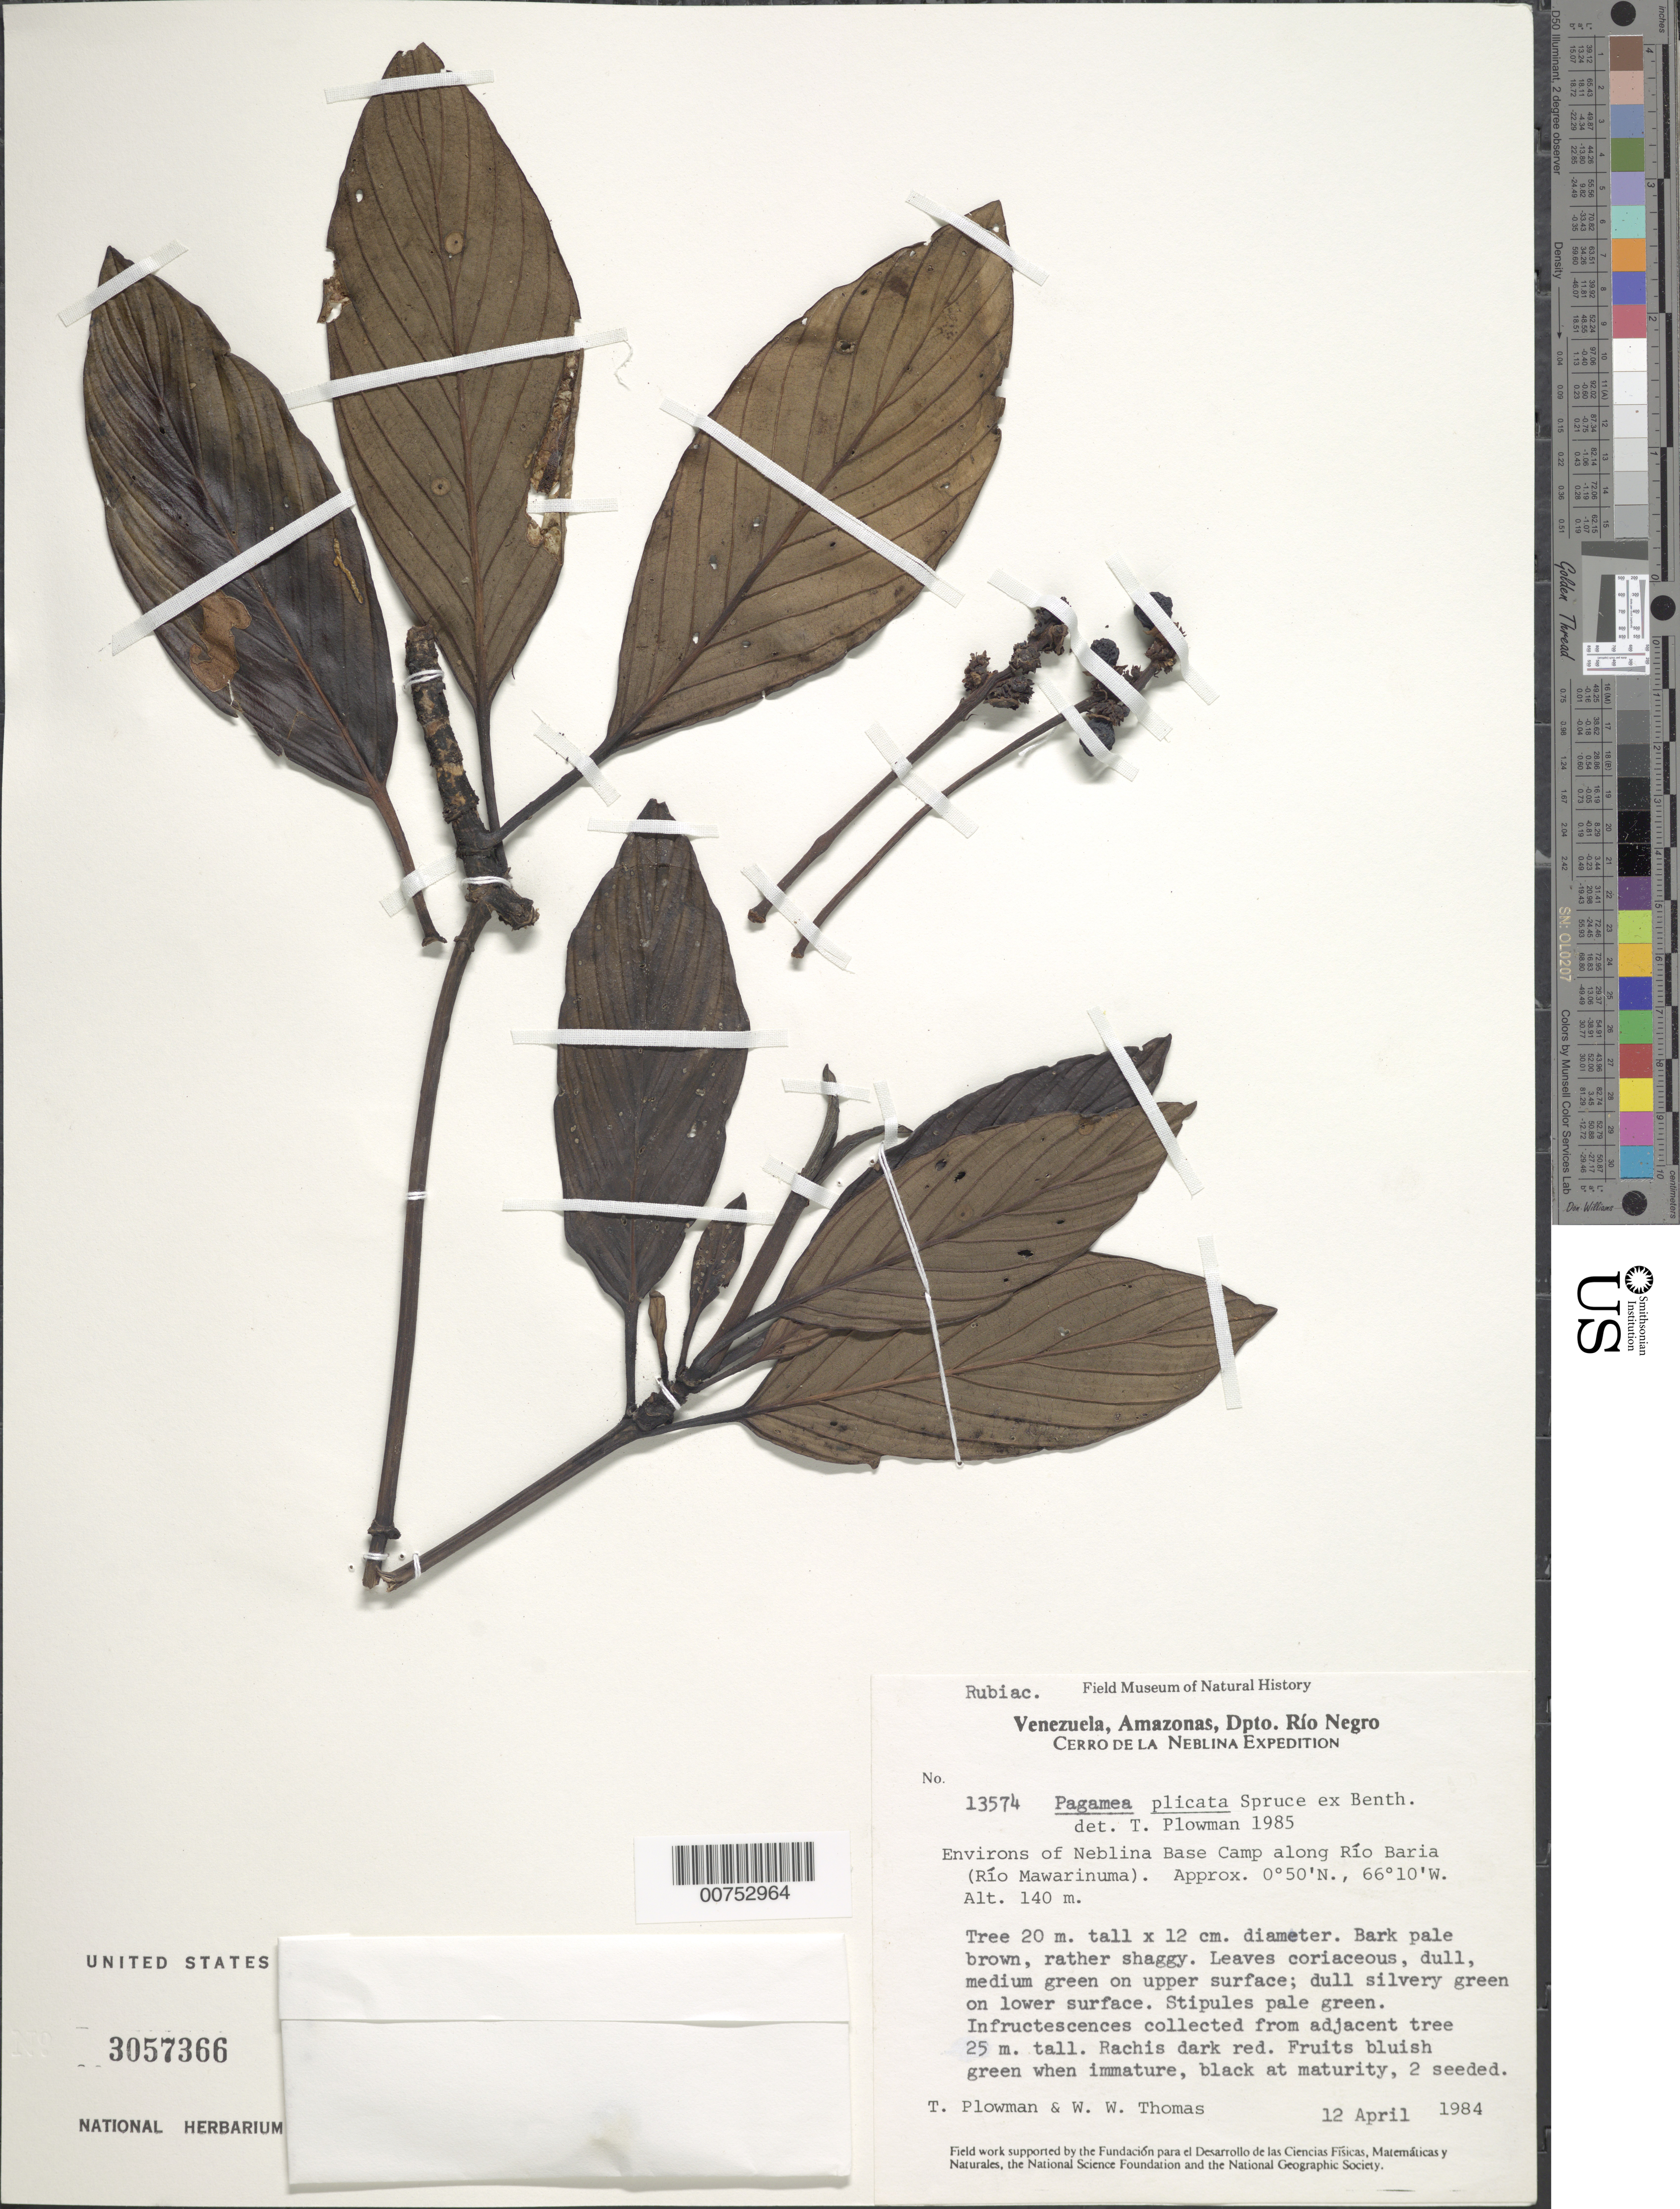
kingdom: Plantae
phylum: Tracheophyta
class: Magnoliopsida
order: Gentianales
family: Rubiaceae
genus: Pagamea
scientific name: Pagamea plicata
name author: Spruce ex Benth.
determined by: Plowman, Timothy C.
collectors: T. Plowman & W. W. Thomas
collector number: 13574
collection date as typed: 12-Apr-84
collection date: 1984-04-12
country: Venezuela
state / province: Amazonas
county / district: Río Negro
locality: Cerro de La Neblina, Neblina Base camp environs, along Río Baria (Río Mawarinuma)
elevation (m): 140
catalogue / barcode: US 3057366